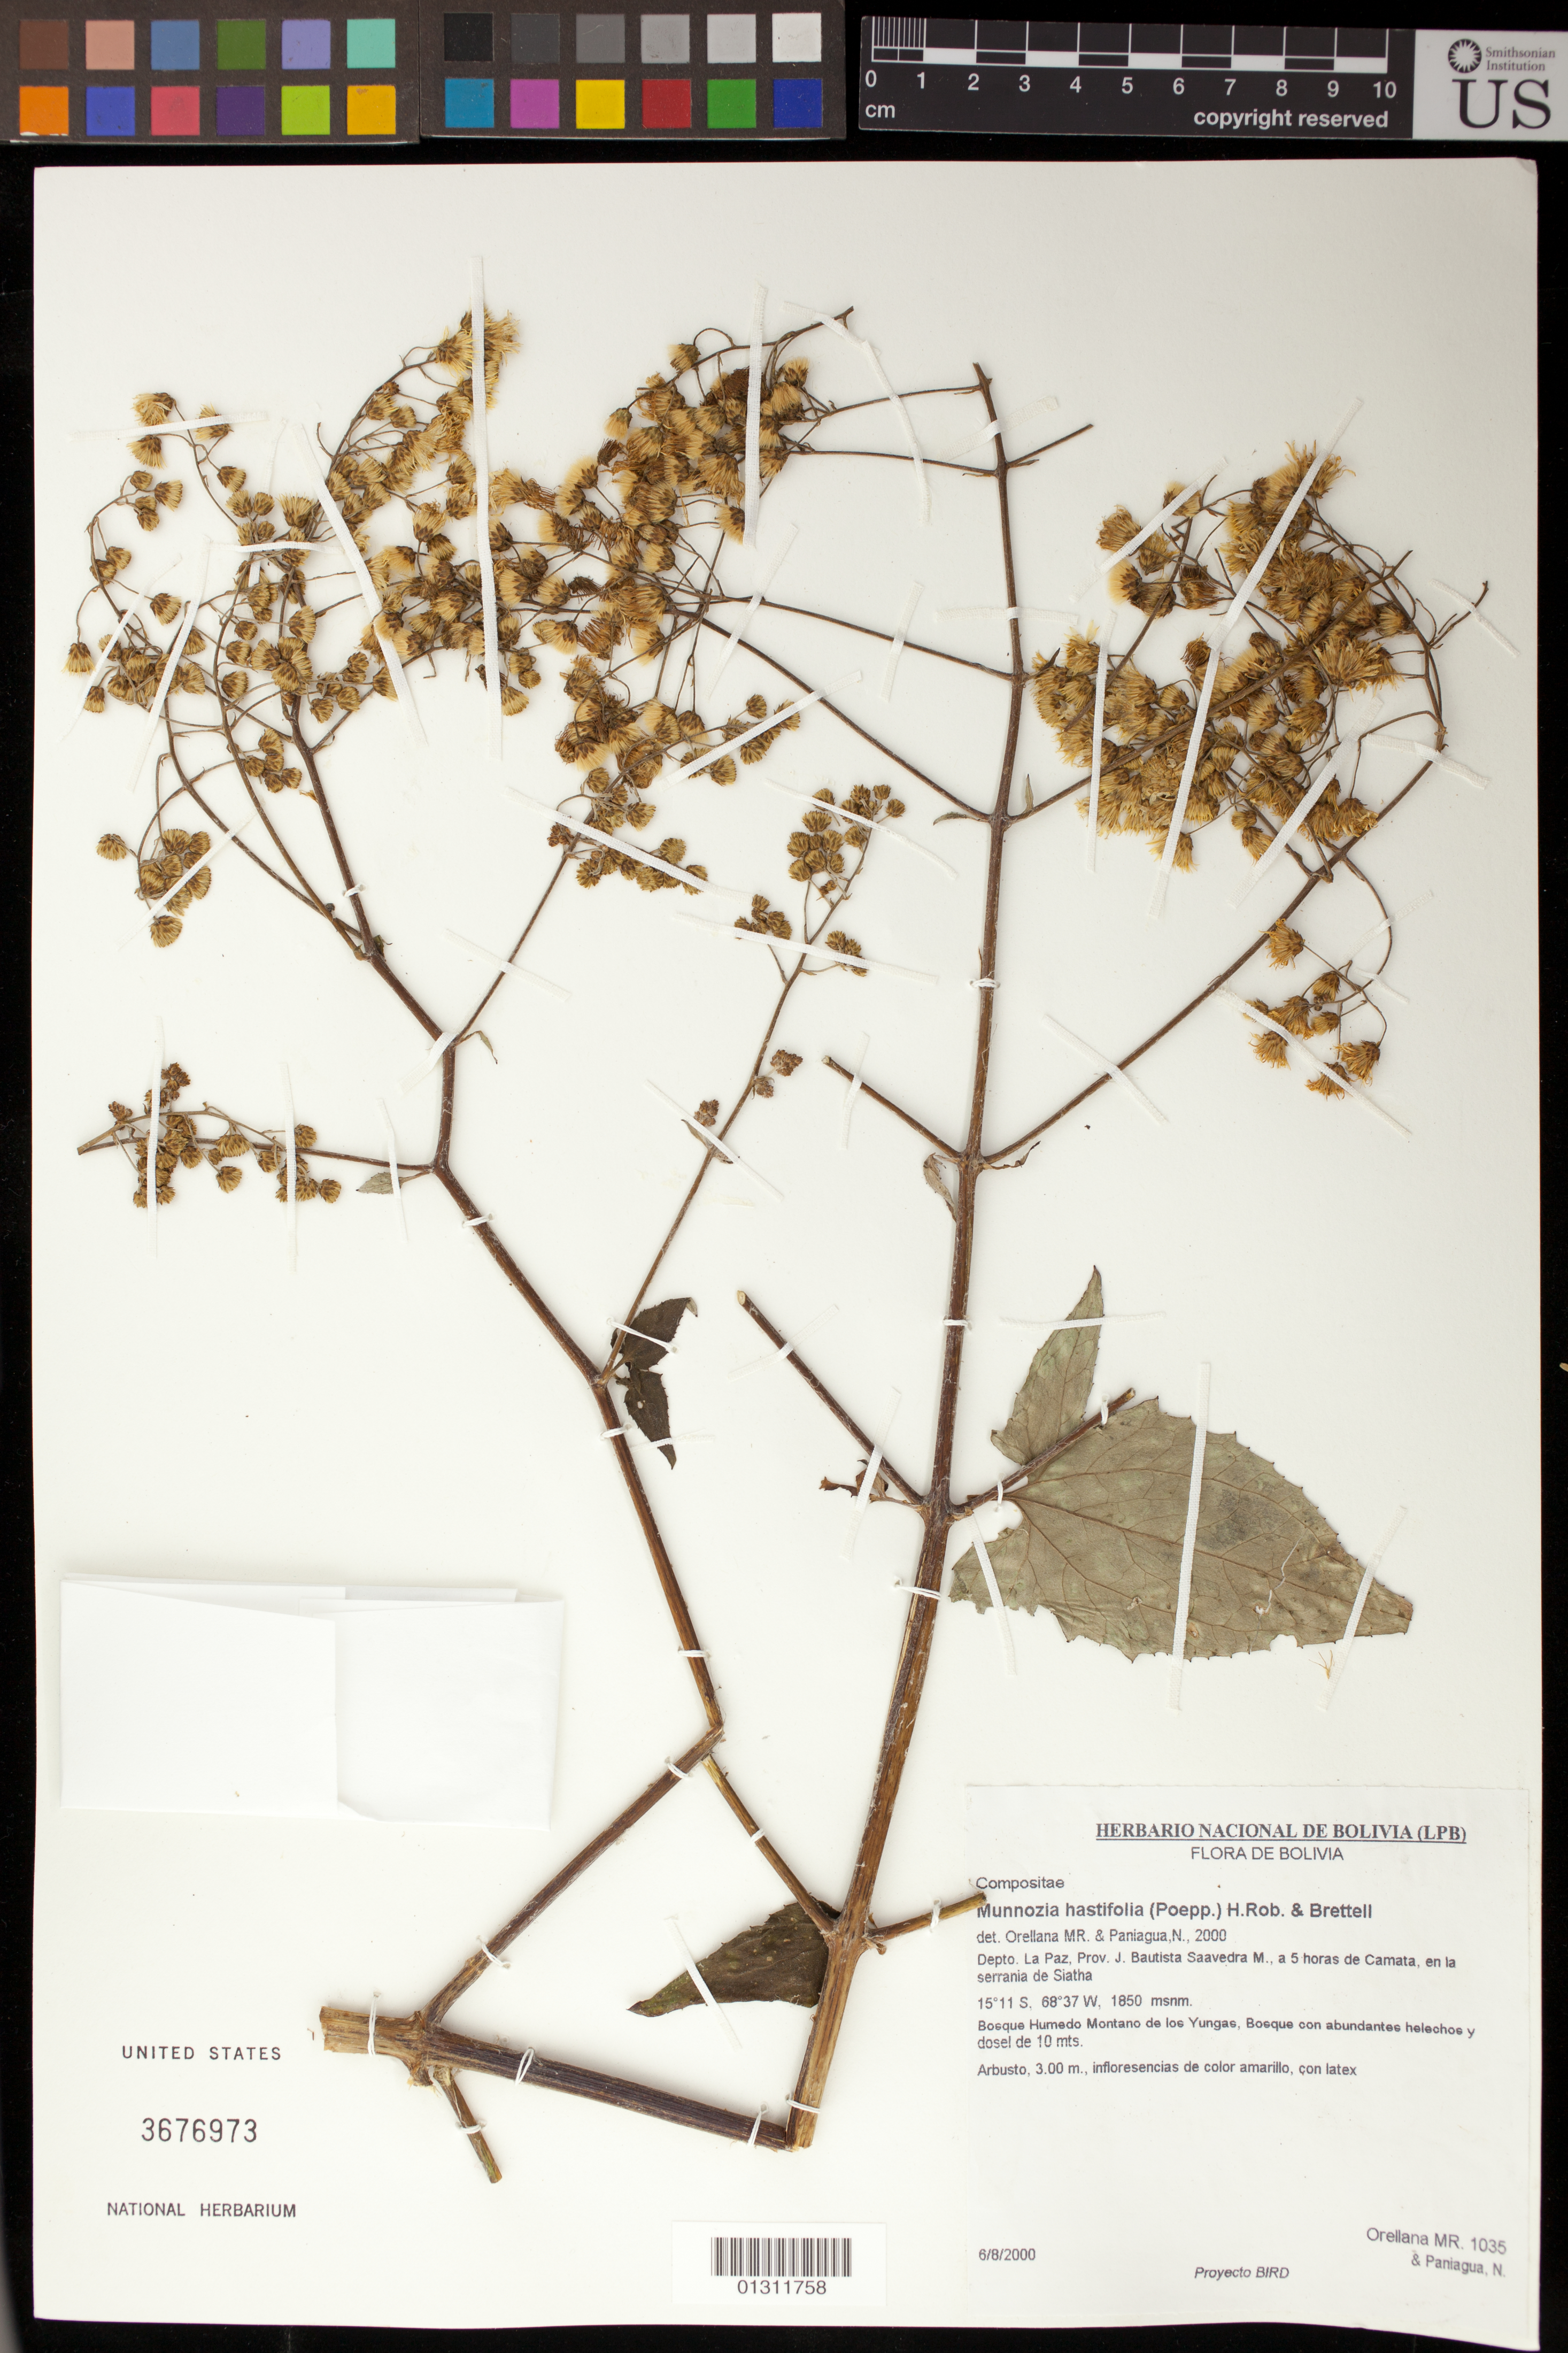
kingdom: Plantae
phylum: Tracheophyta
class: Magnoliopsida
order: Asterales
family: Asteraceae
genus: Munnozia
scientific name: Munnozia hastifolia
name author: (Poepp.) H. Rob. & Brettell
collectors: M. Orellana & N. Paniagua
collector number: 1035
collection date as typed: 05 Aug 2000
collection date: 2000-08-06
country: Bolivia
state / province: La Paz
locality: Depto. La Paz, Prov. J. Bautista Saavedra M., a 5 horas de Camara, en la serrania de Siatha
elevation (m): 1850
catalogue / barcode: US 3676973